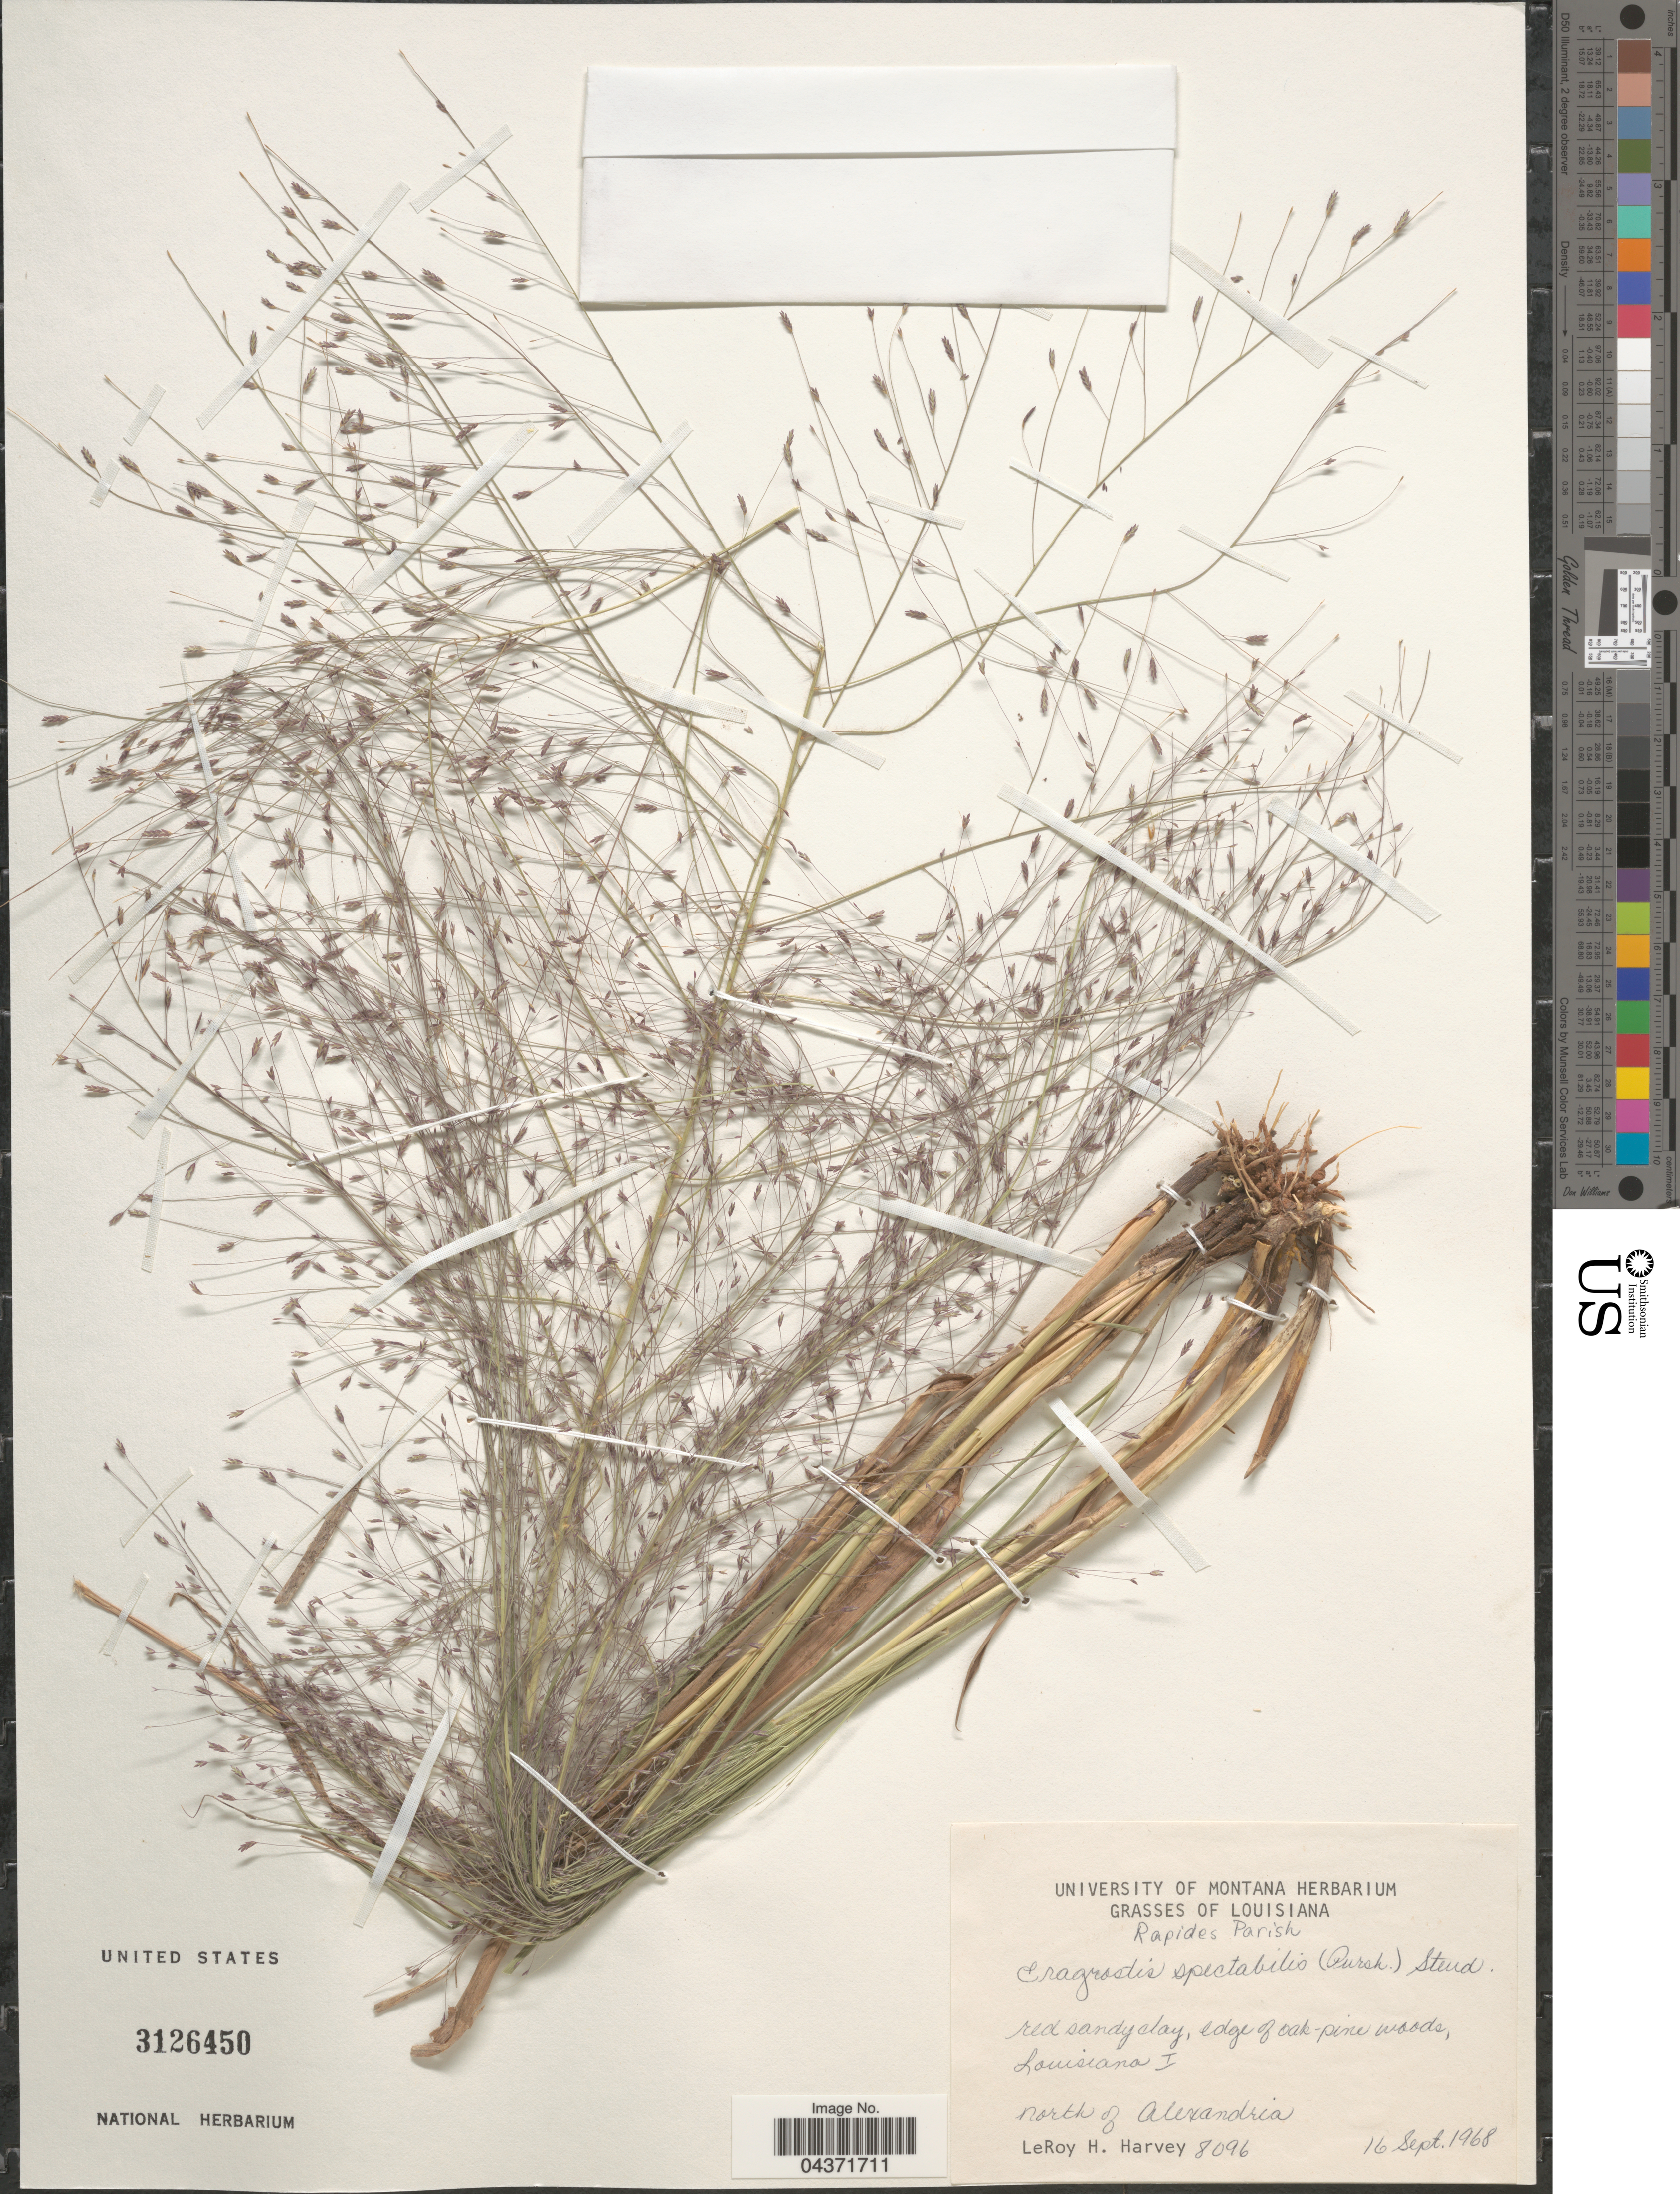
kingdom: Plantae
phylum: Tracheophyta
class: Liliopsida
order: Poales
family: Poaceae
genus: Eragrostis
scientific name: Eragrostis spectabilis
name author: (Pursh) Steud.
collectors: L. H. Harvey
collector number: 8096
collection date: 1968-09-16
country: United States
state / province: Louisiana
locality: Rapides Parish. Louisiana I. North of Alexandria.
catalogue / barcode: US 3126450